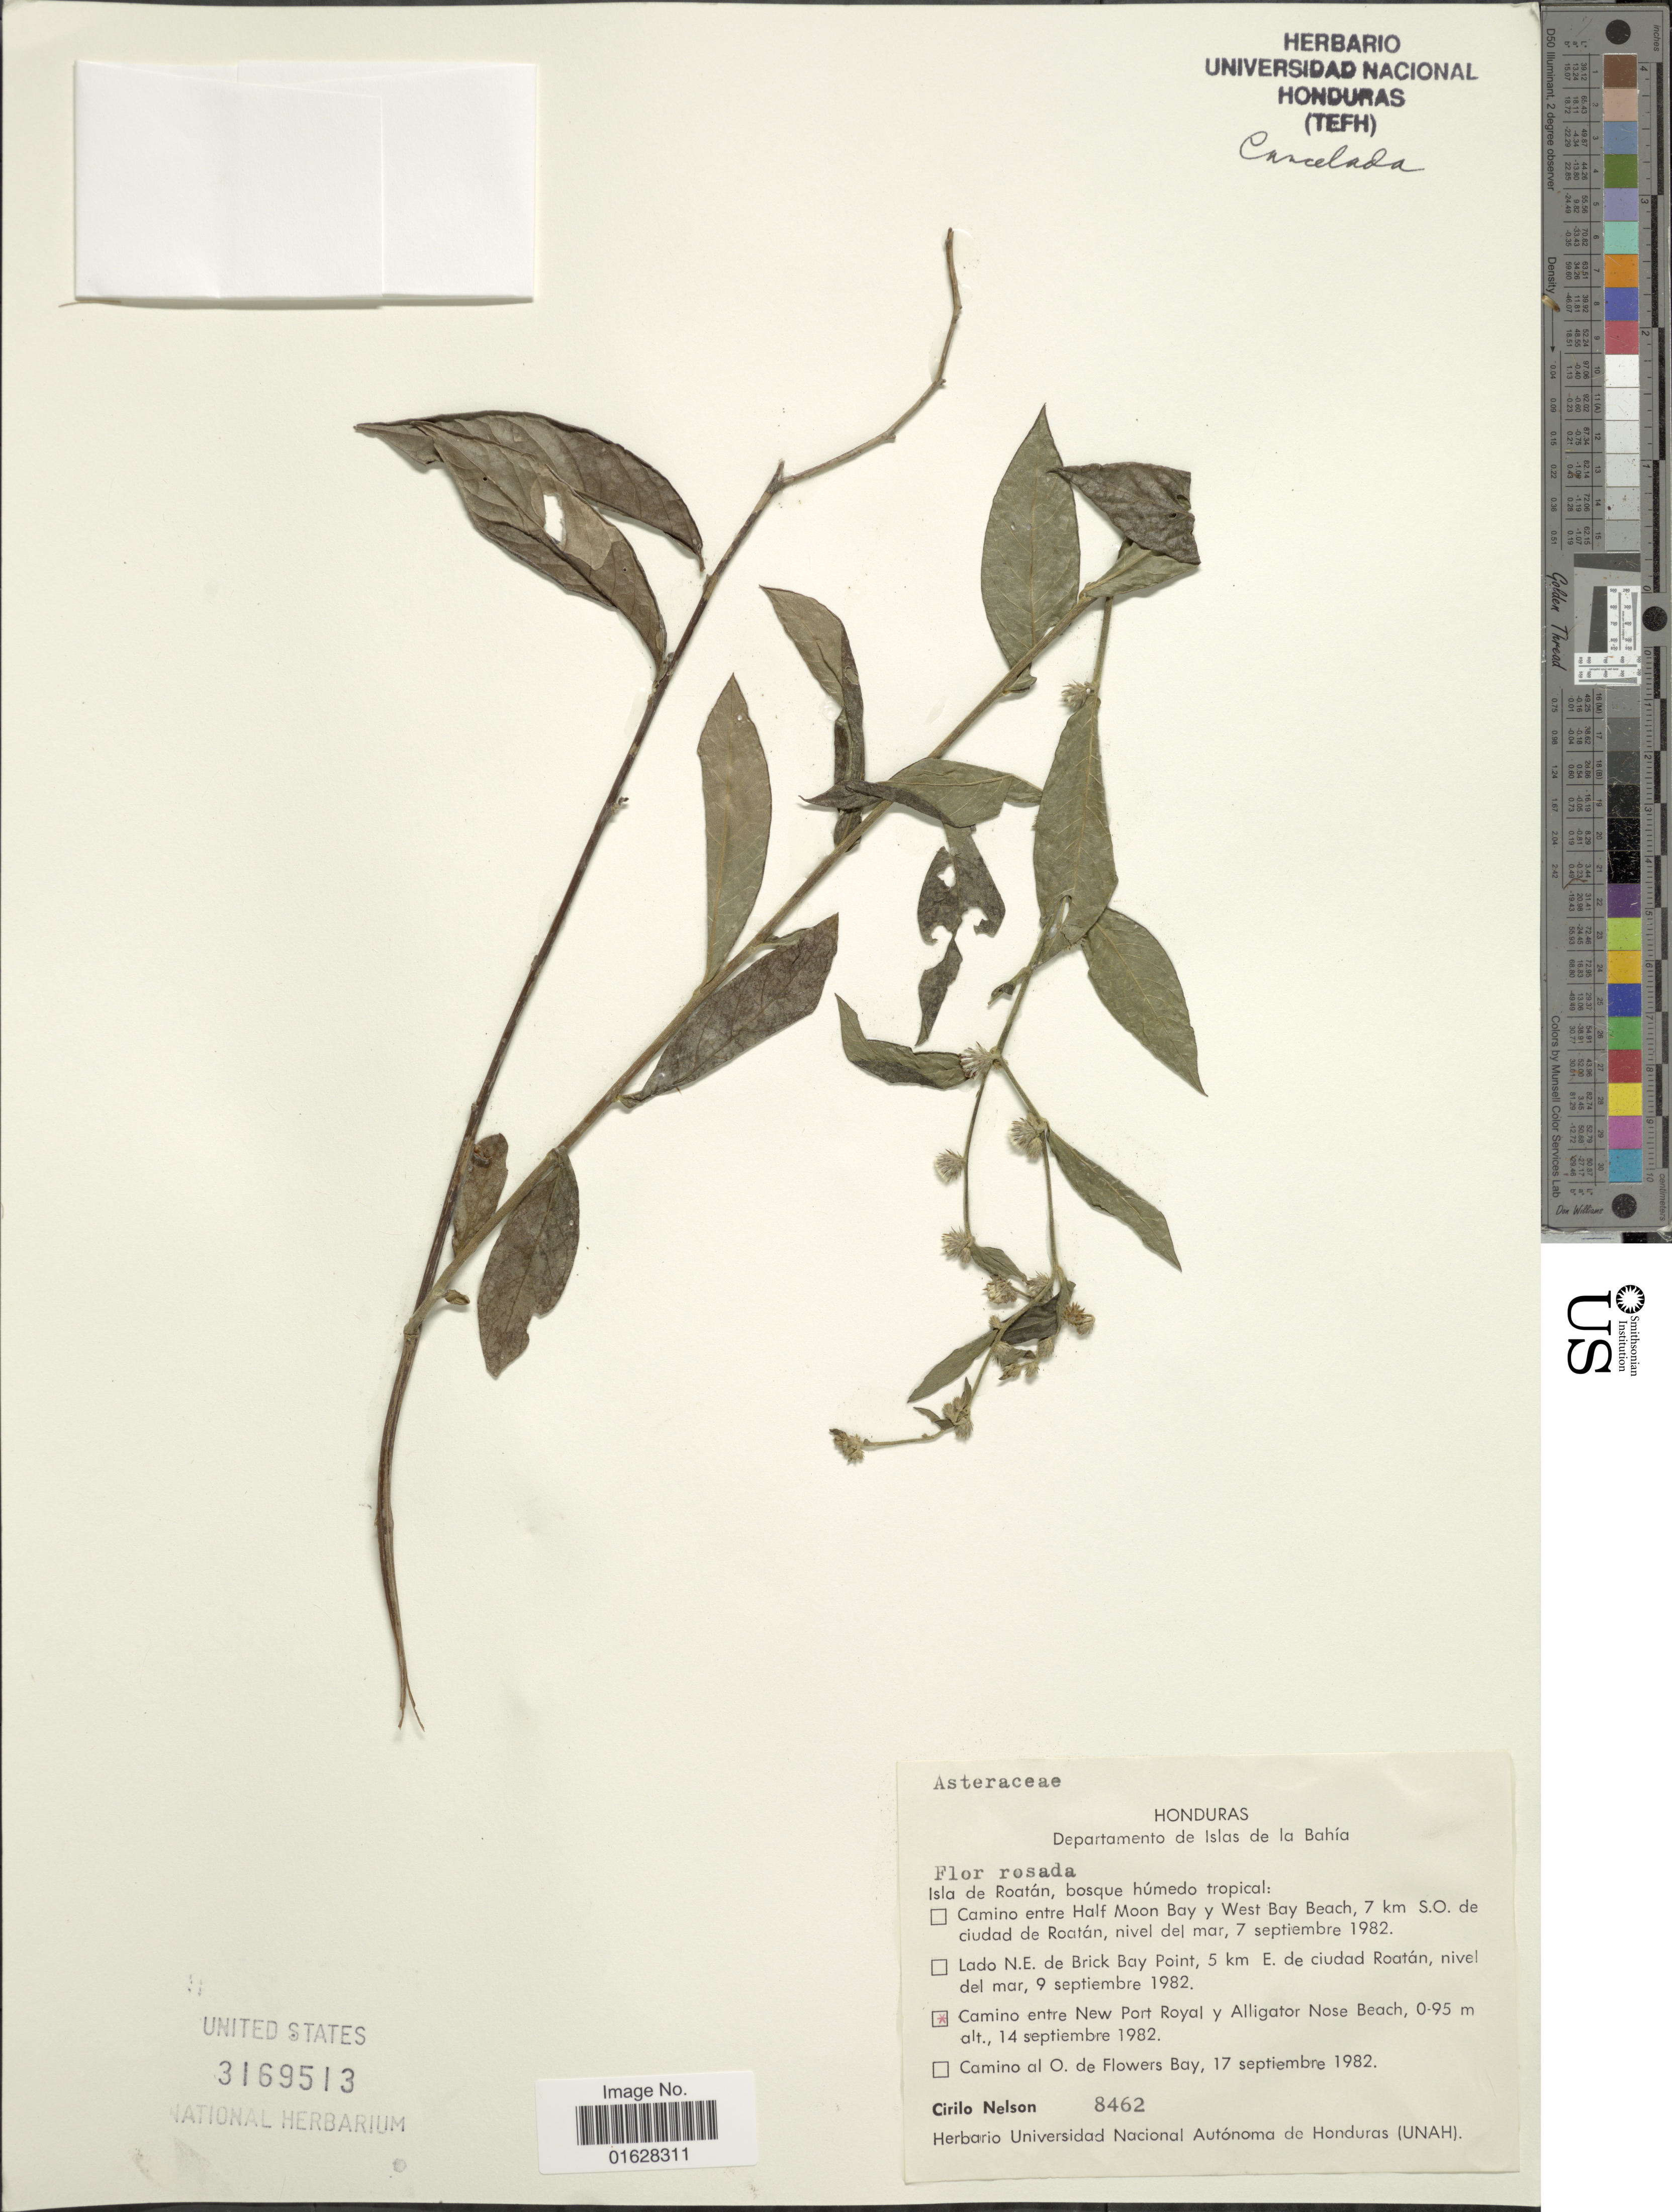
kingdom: Plantae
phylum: Tracheophyta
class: Magnoliopsida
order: Asterales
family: Asteraceae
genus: Lepidaploa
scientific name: Lepidaploa salzmannii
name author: (DC.) H. Rob.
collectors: C. H. Nelson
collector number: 8462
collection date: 1982-09-14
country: Honduras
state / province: Islas de la Bahía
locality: Departamento de Islas de la Bahia, Camino entre New Port Royal y Alligator Nose Beach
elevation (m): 0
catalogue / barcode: US 3169513